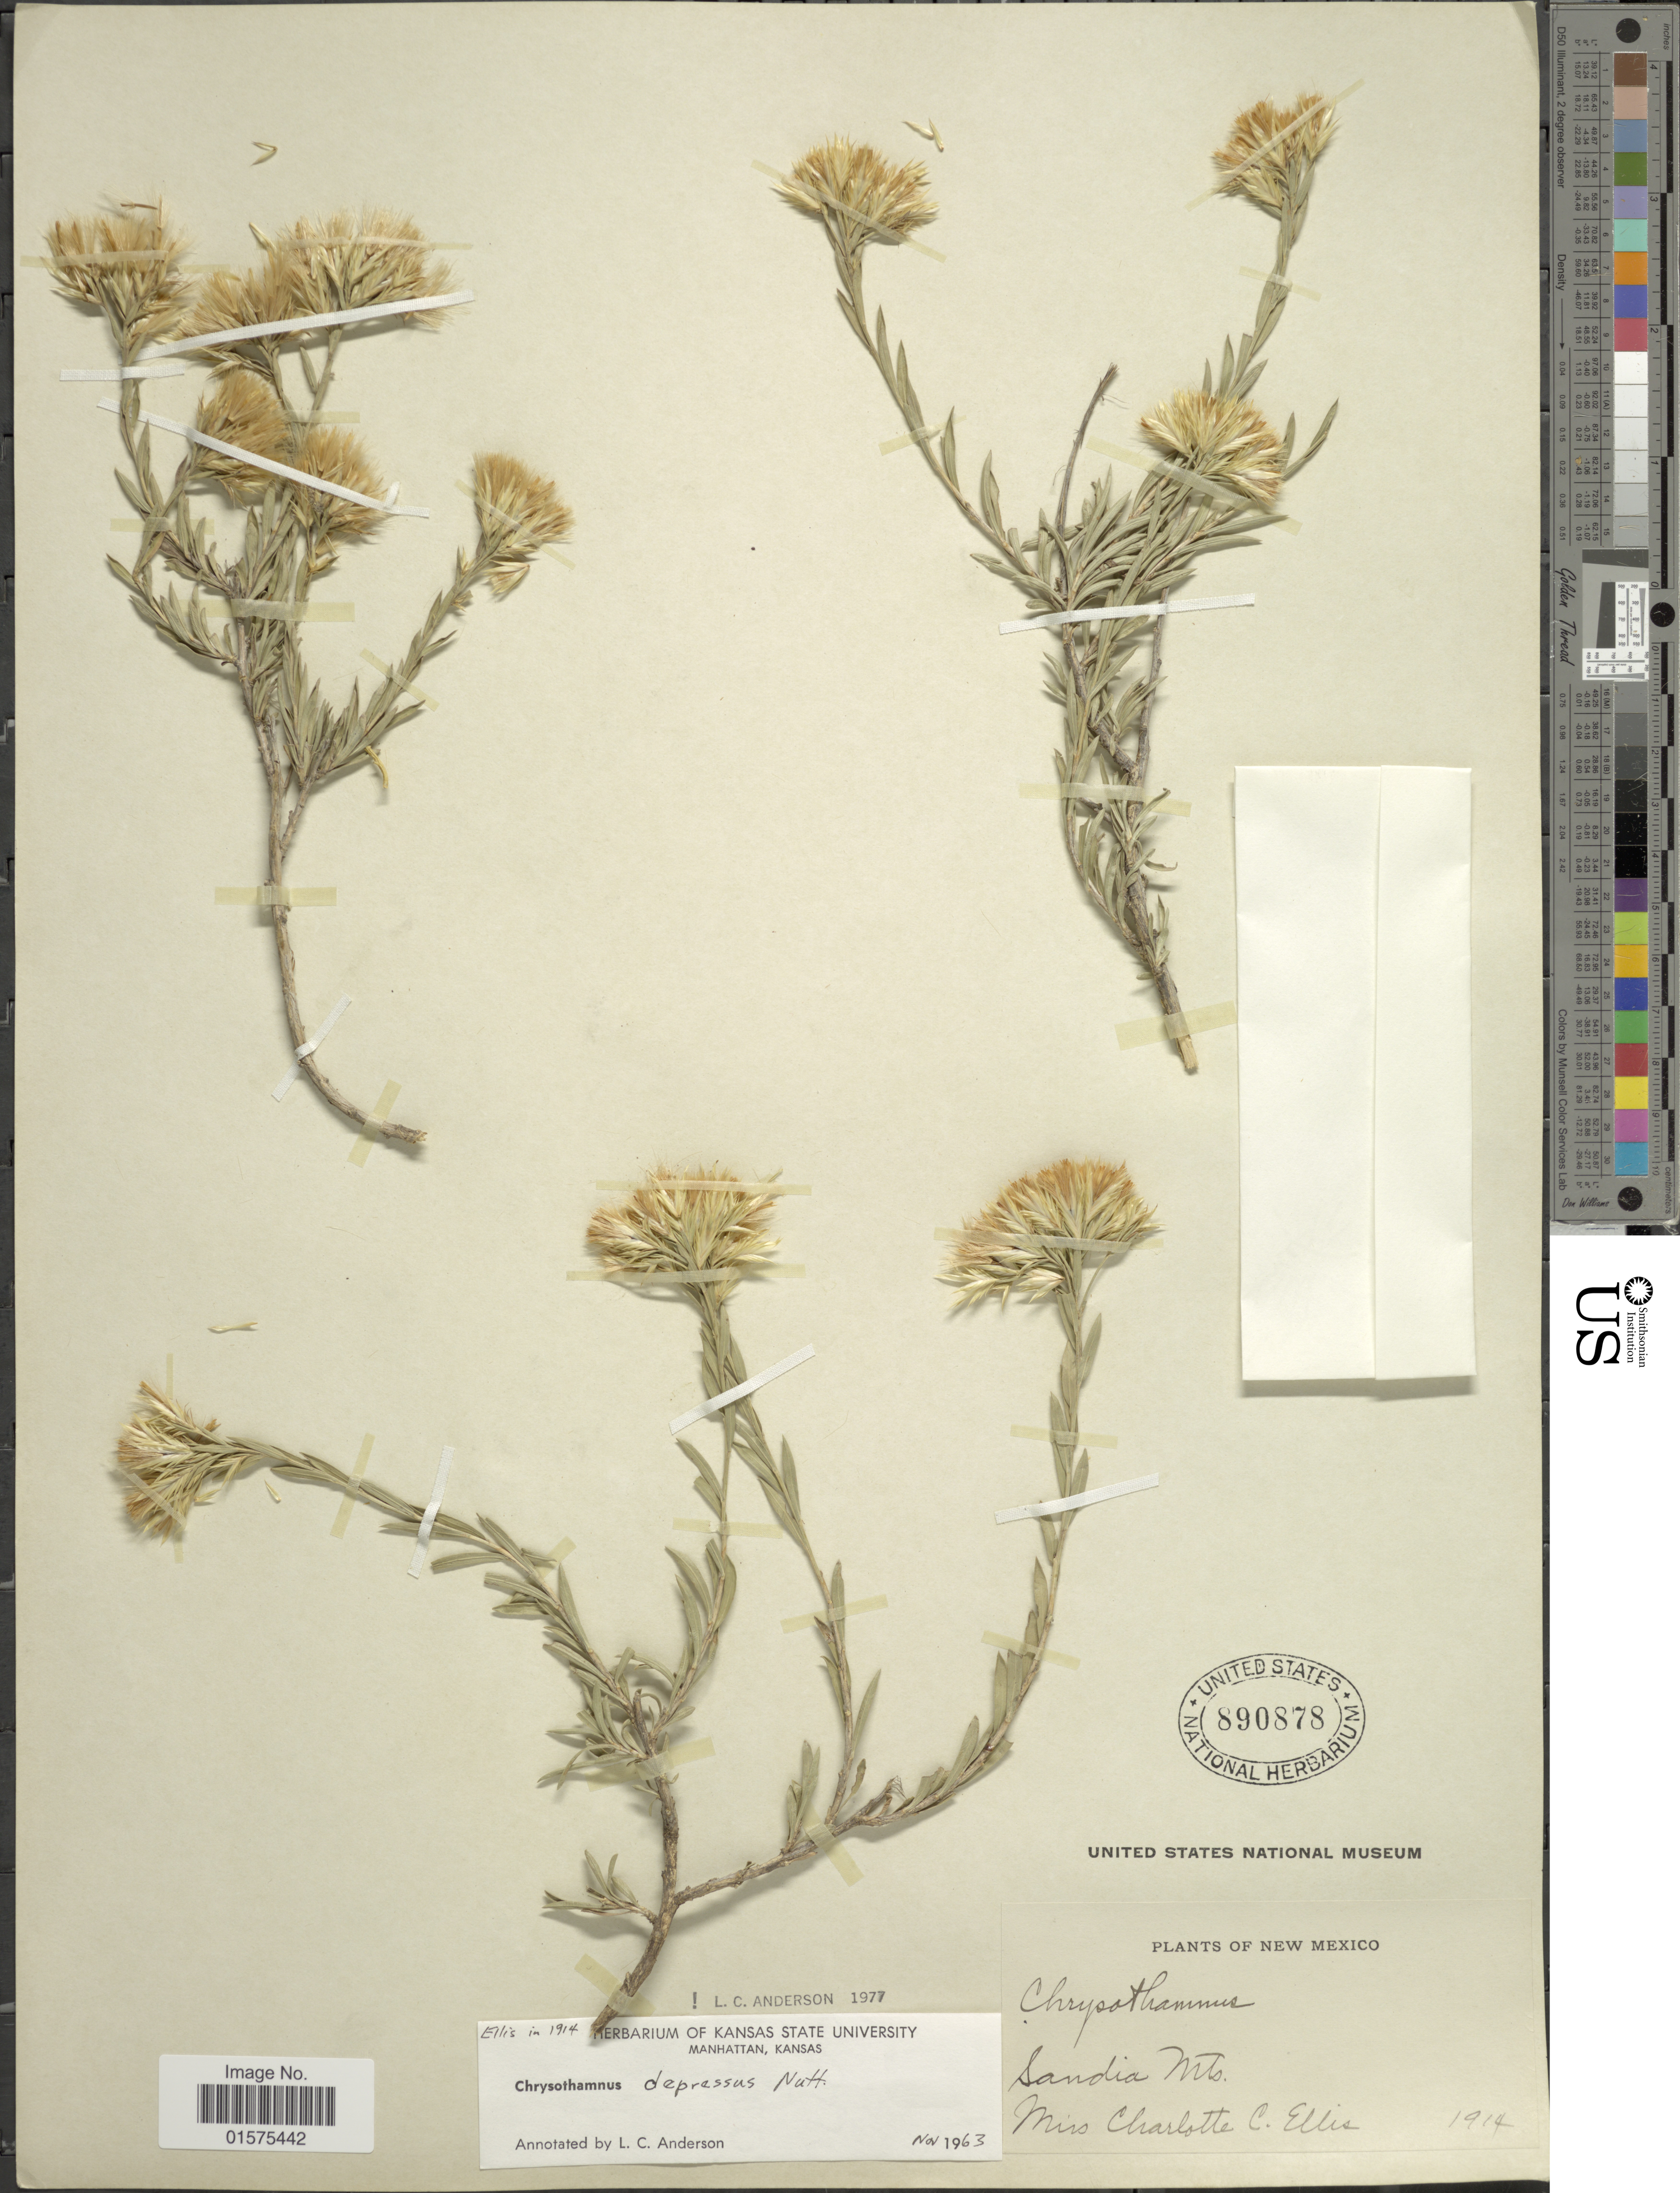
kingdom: Plantae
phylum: Tracheophyta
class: Magnoliopsida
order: Asterales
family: Asteraceae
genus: Chrysothamnus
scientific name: Chrysothamnus depressus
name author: Nutt.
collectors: C. C. Ellis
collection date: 1914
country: United States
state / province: New Mexico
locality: Sandia Mts.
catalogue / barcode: US 890878